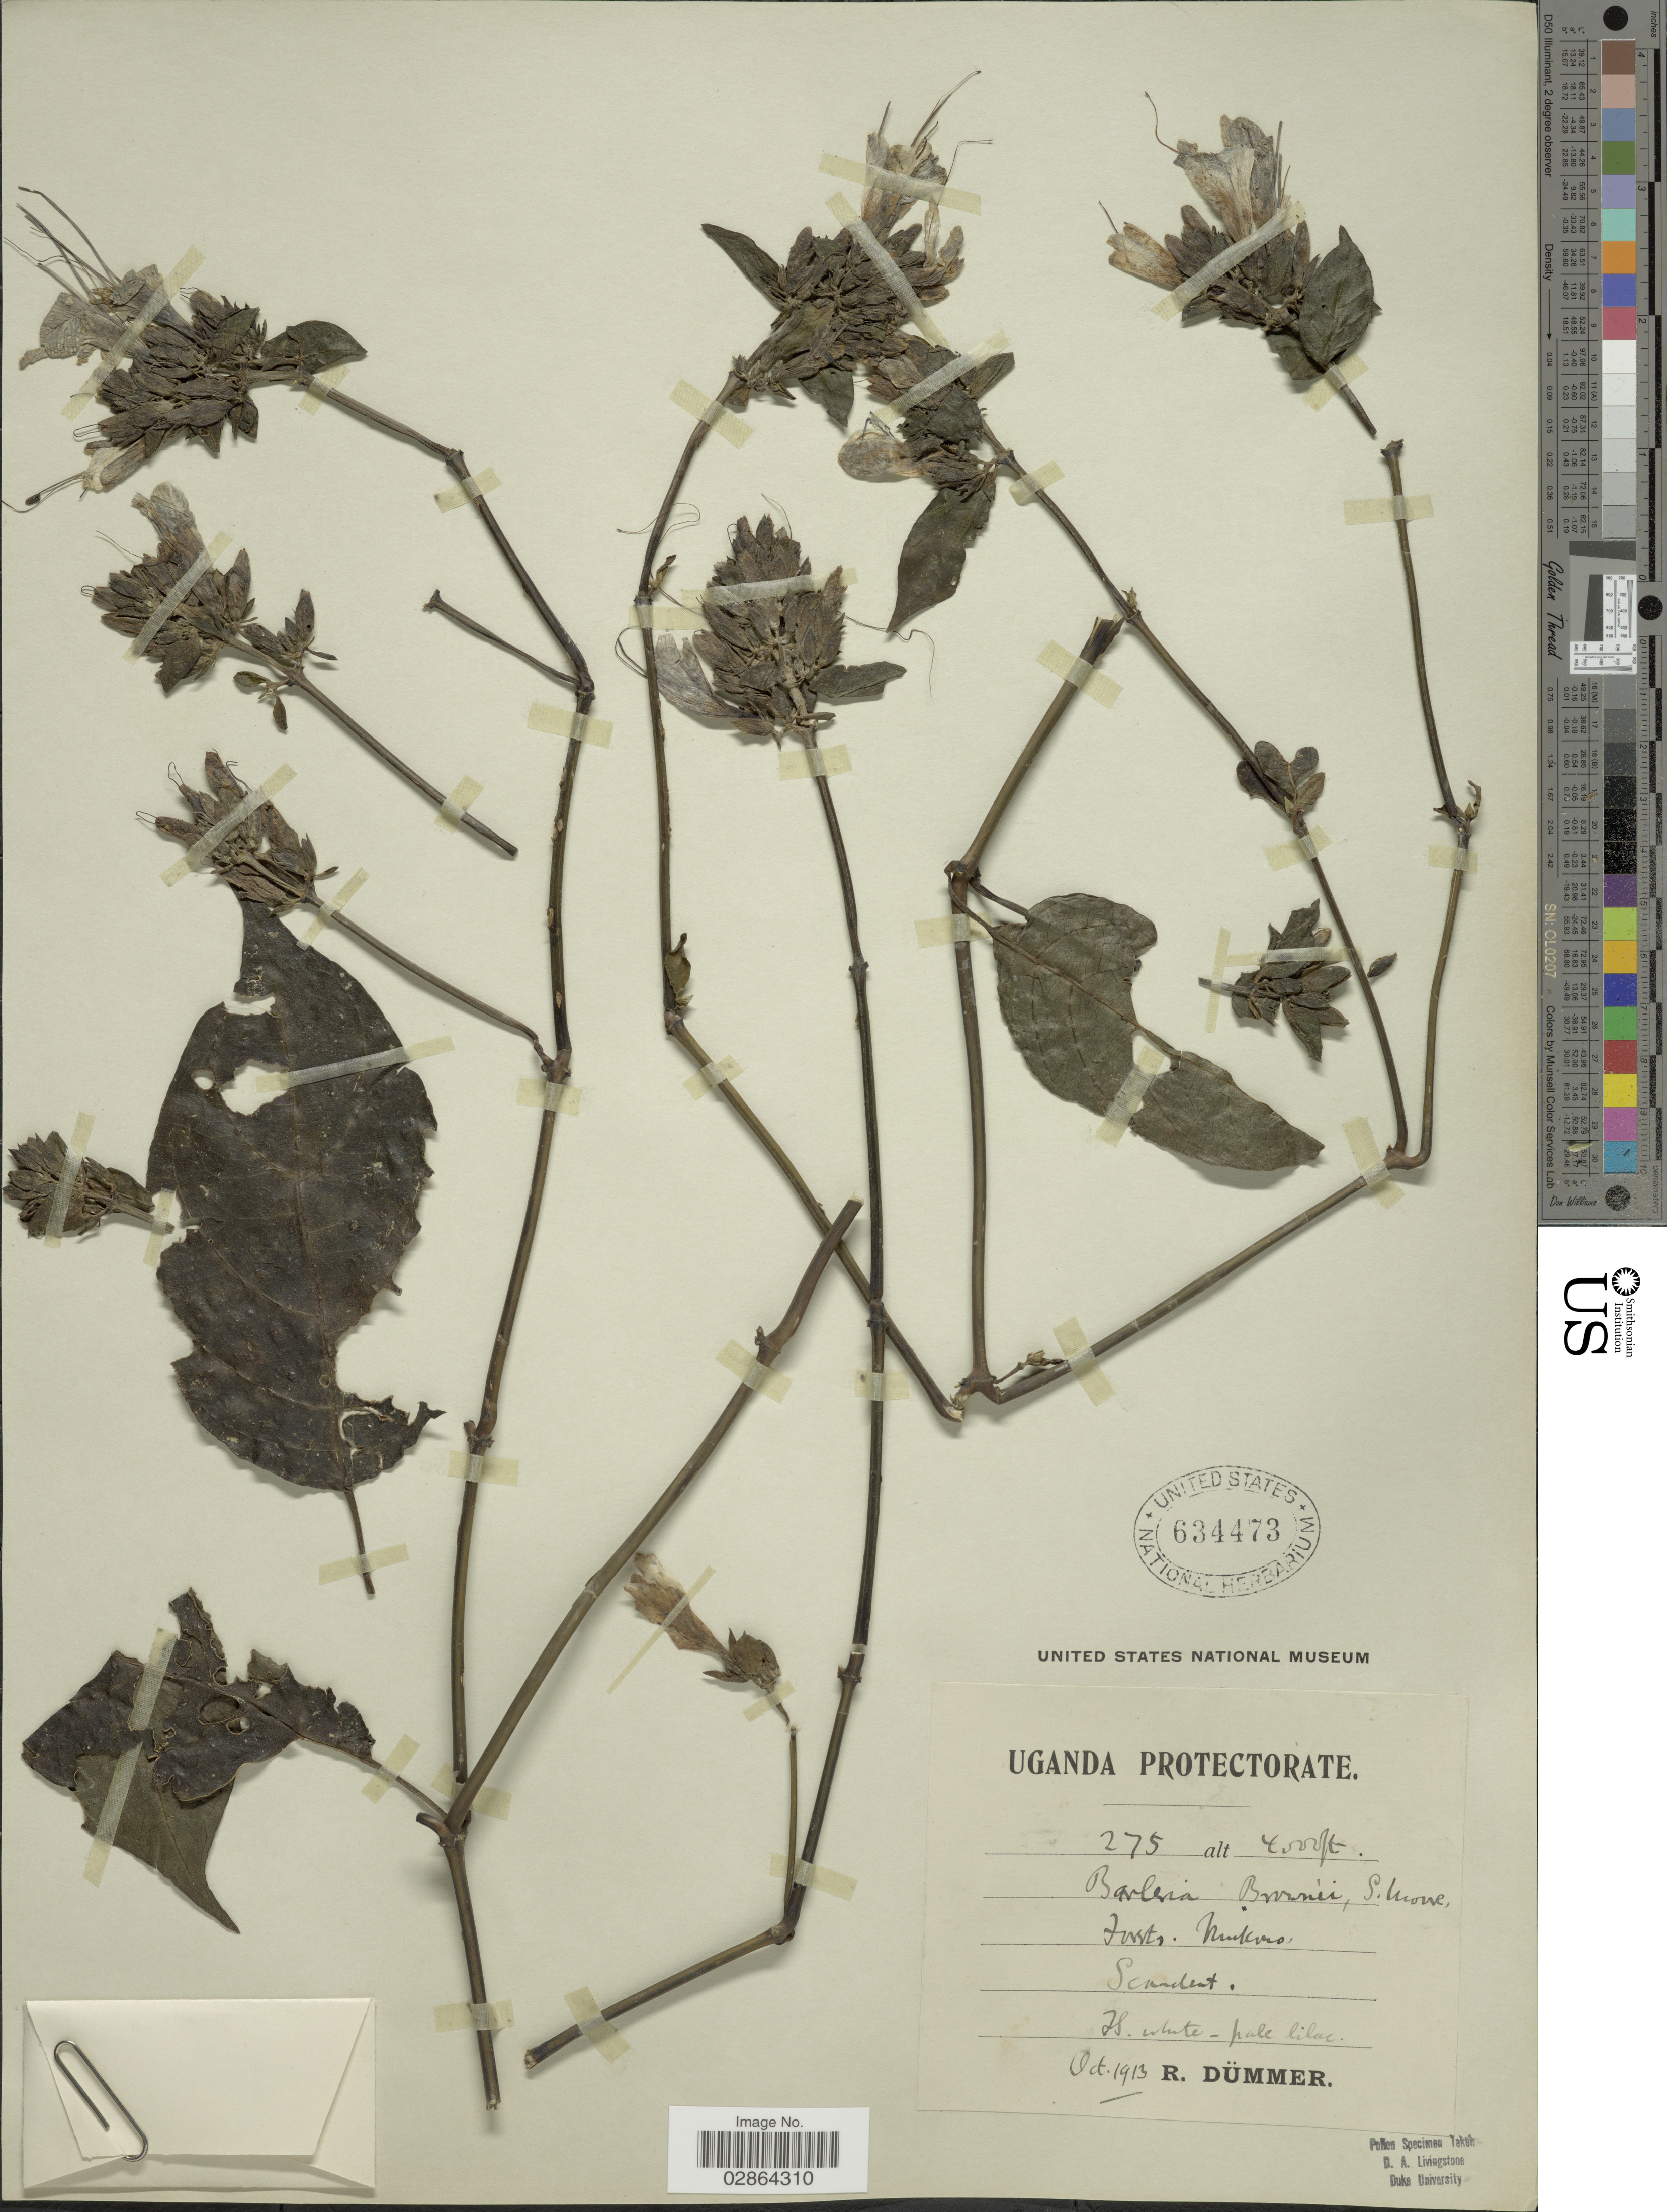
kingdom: Plantae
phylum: Tracheophyta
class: Magnoliopsida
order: Lamiales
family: Acanthaceae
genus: Barleria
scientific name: Barleria brownii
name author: S. Moore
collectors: R. A. Dümmer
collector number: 275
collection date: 1913-10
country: Uganda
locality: Uganda Protectorate. Forest [illegible text].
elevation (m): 1219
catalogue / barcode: US 634473